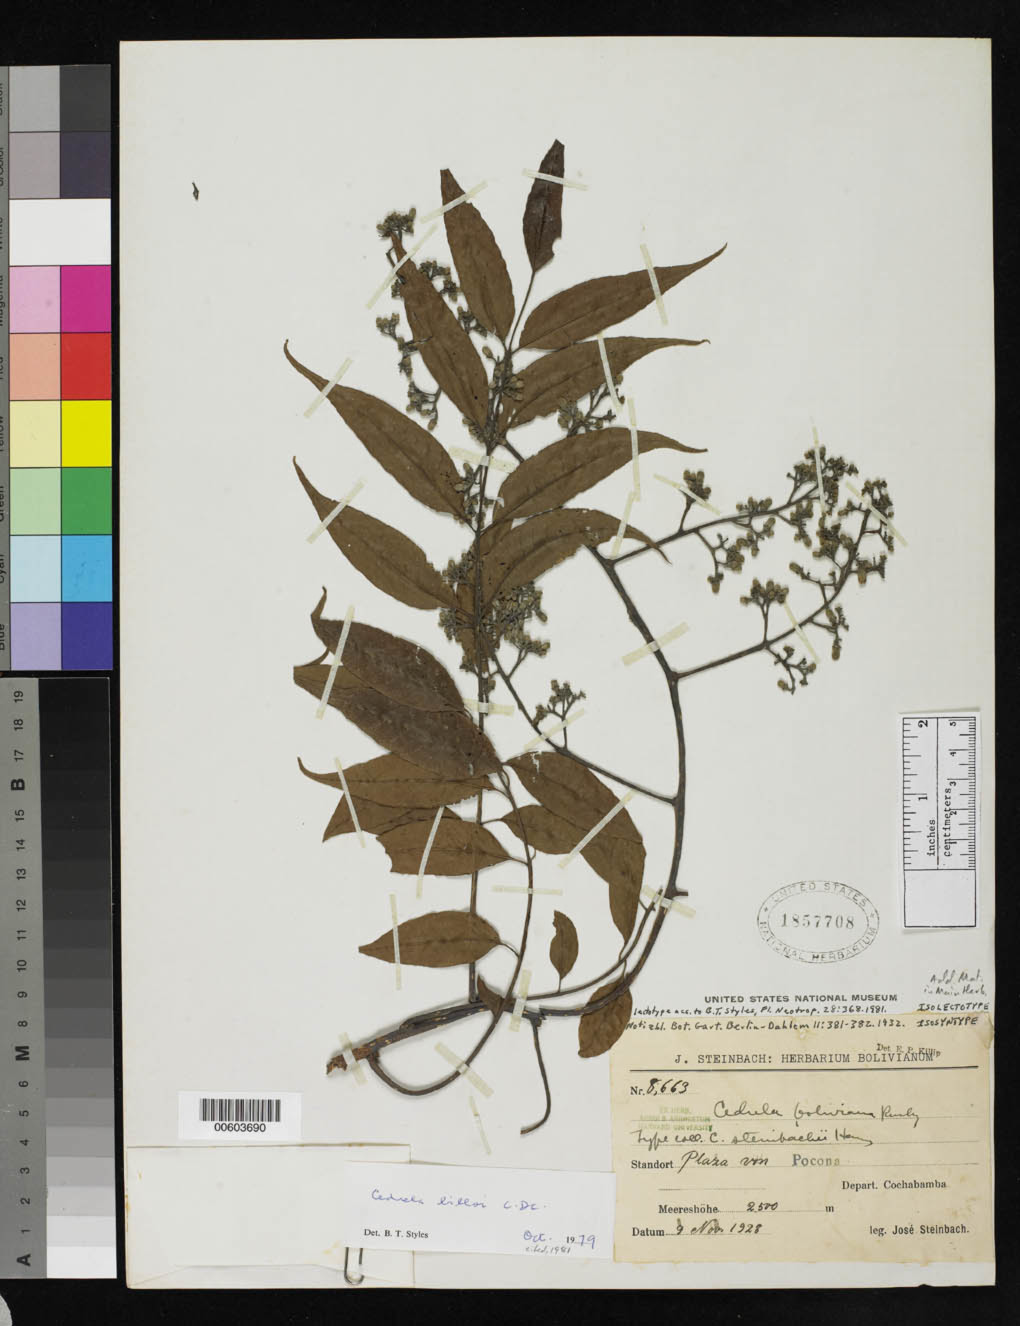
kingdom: Plantae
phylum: Tracheophyta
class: Magnoliopsida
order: Sapindales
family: Meliaceae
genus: Cedrela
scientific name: Cedrela steinbachii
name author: Harms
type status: Isotype; Isolectotype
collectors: J. Steinbach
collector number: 8663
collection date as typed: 09 Nov 1928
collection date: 1928-11-09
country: Bolivia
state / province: Cochabamba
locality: Plaza von Pocona.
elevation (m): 2500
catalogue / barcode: US 1857708